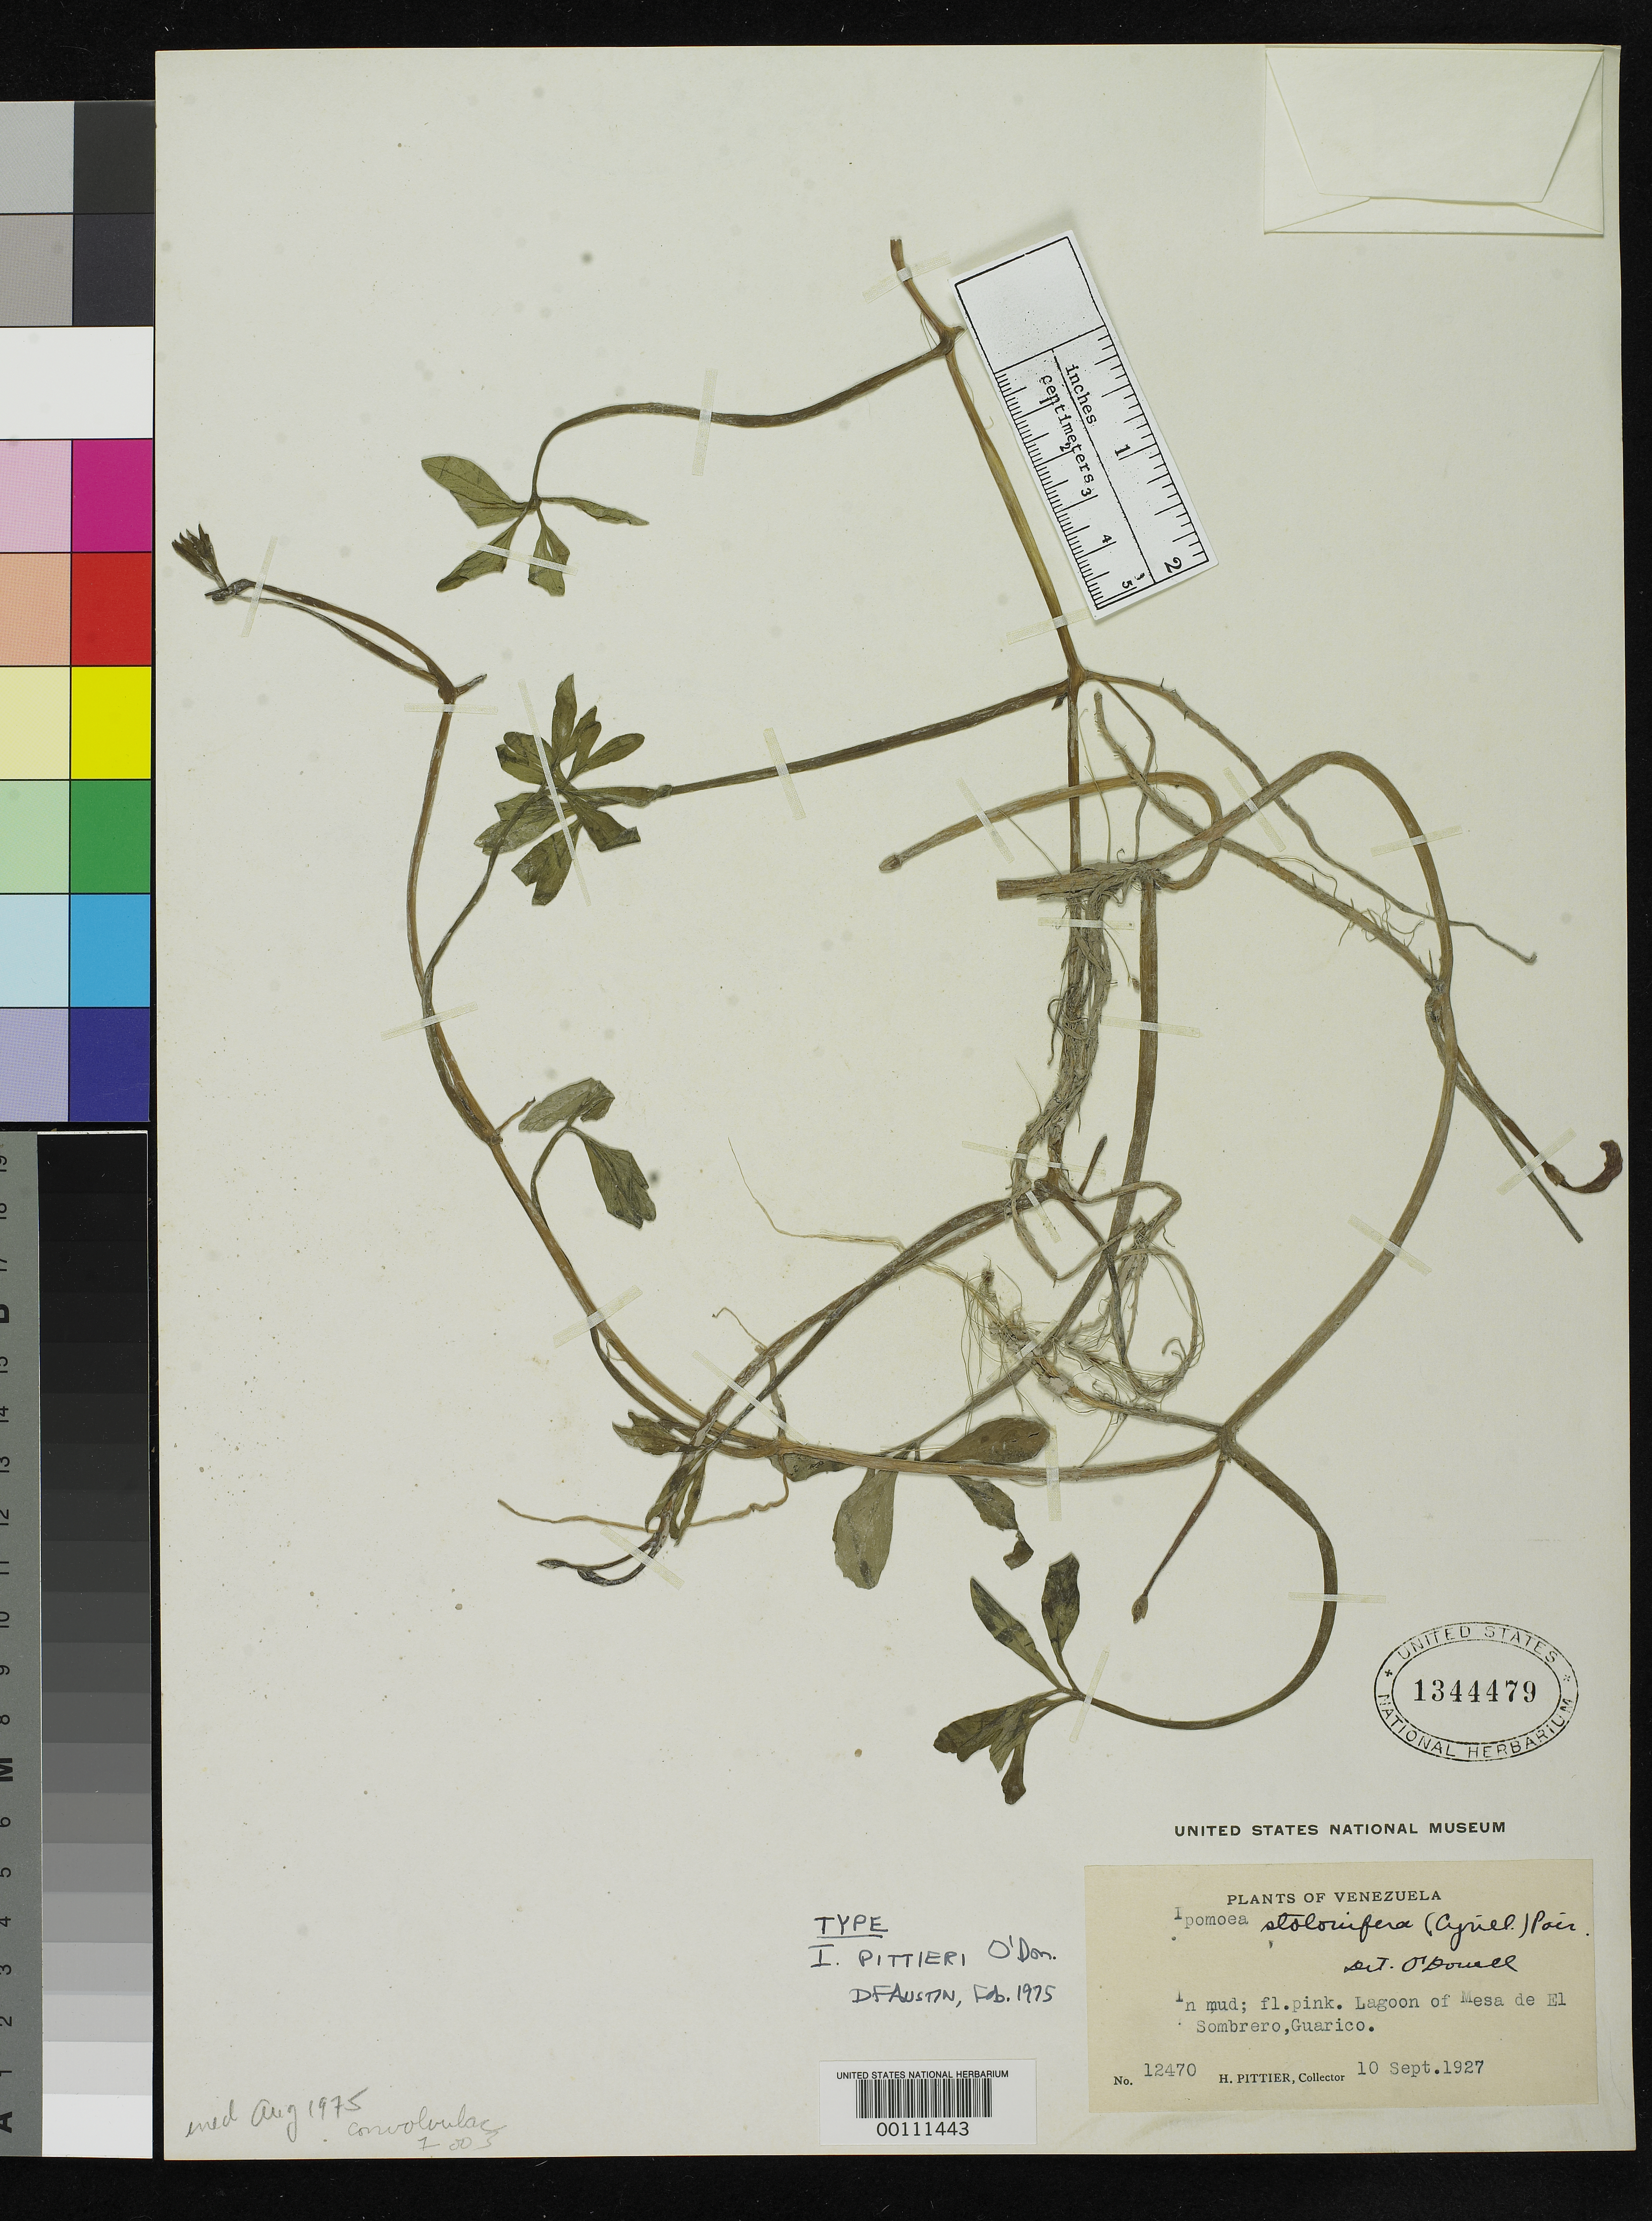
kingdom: Plantae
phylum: Tracheophyta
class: Magnoliopsida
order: Solanales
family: Convolvulaceae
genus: Ipomoea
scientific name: Ipomoea pittieri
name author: O'Donell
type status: Isotype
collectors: H. F. Pittier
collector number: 12470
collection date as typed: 10 Sep 1927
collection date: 1927-09-10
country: Venezuela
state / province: Guárico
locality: Lagoon of Mesa del Sombrero.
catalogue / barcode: US 1344479